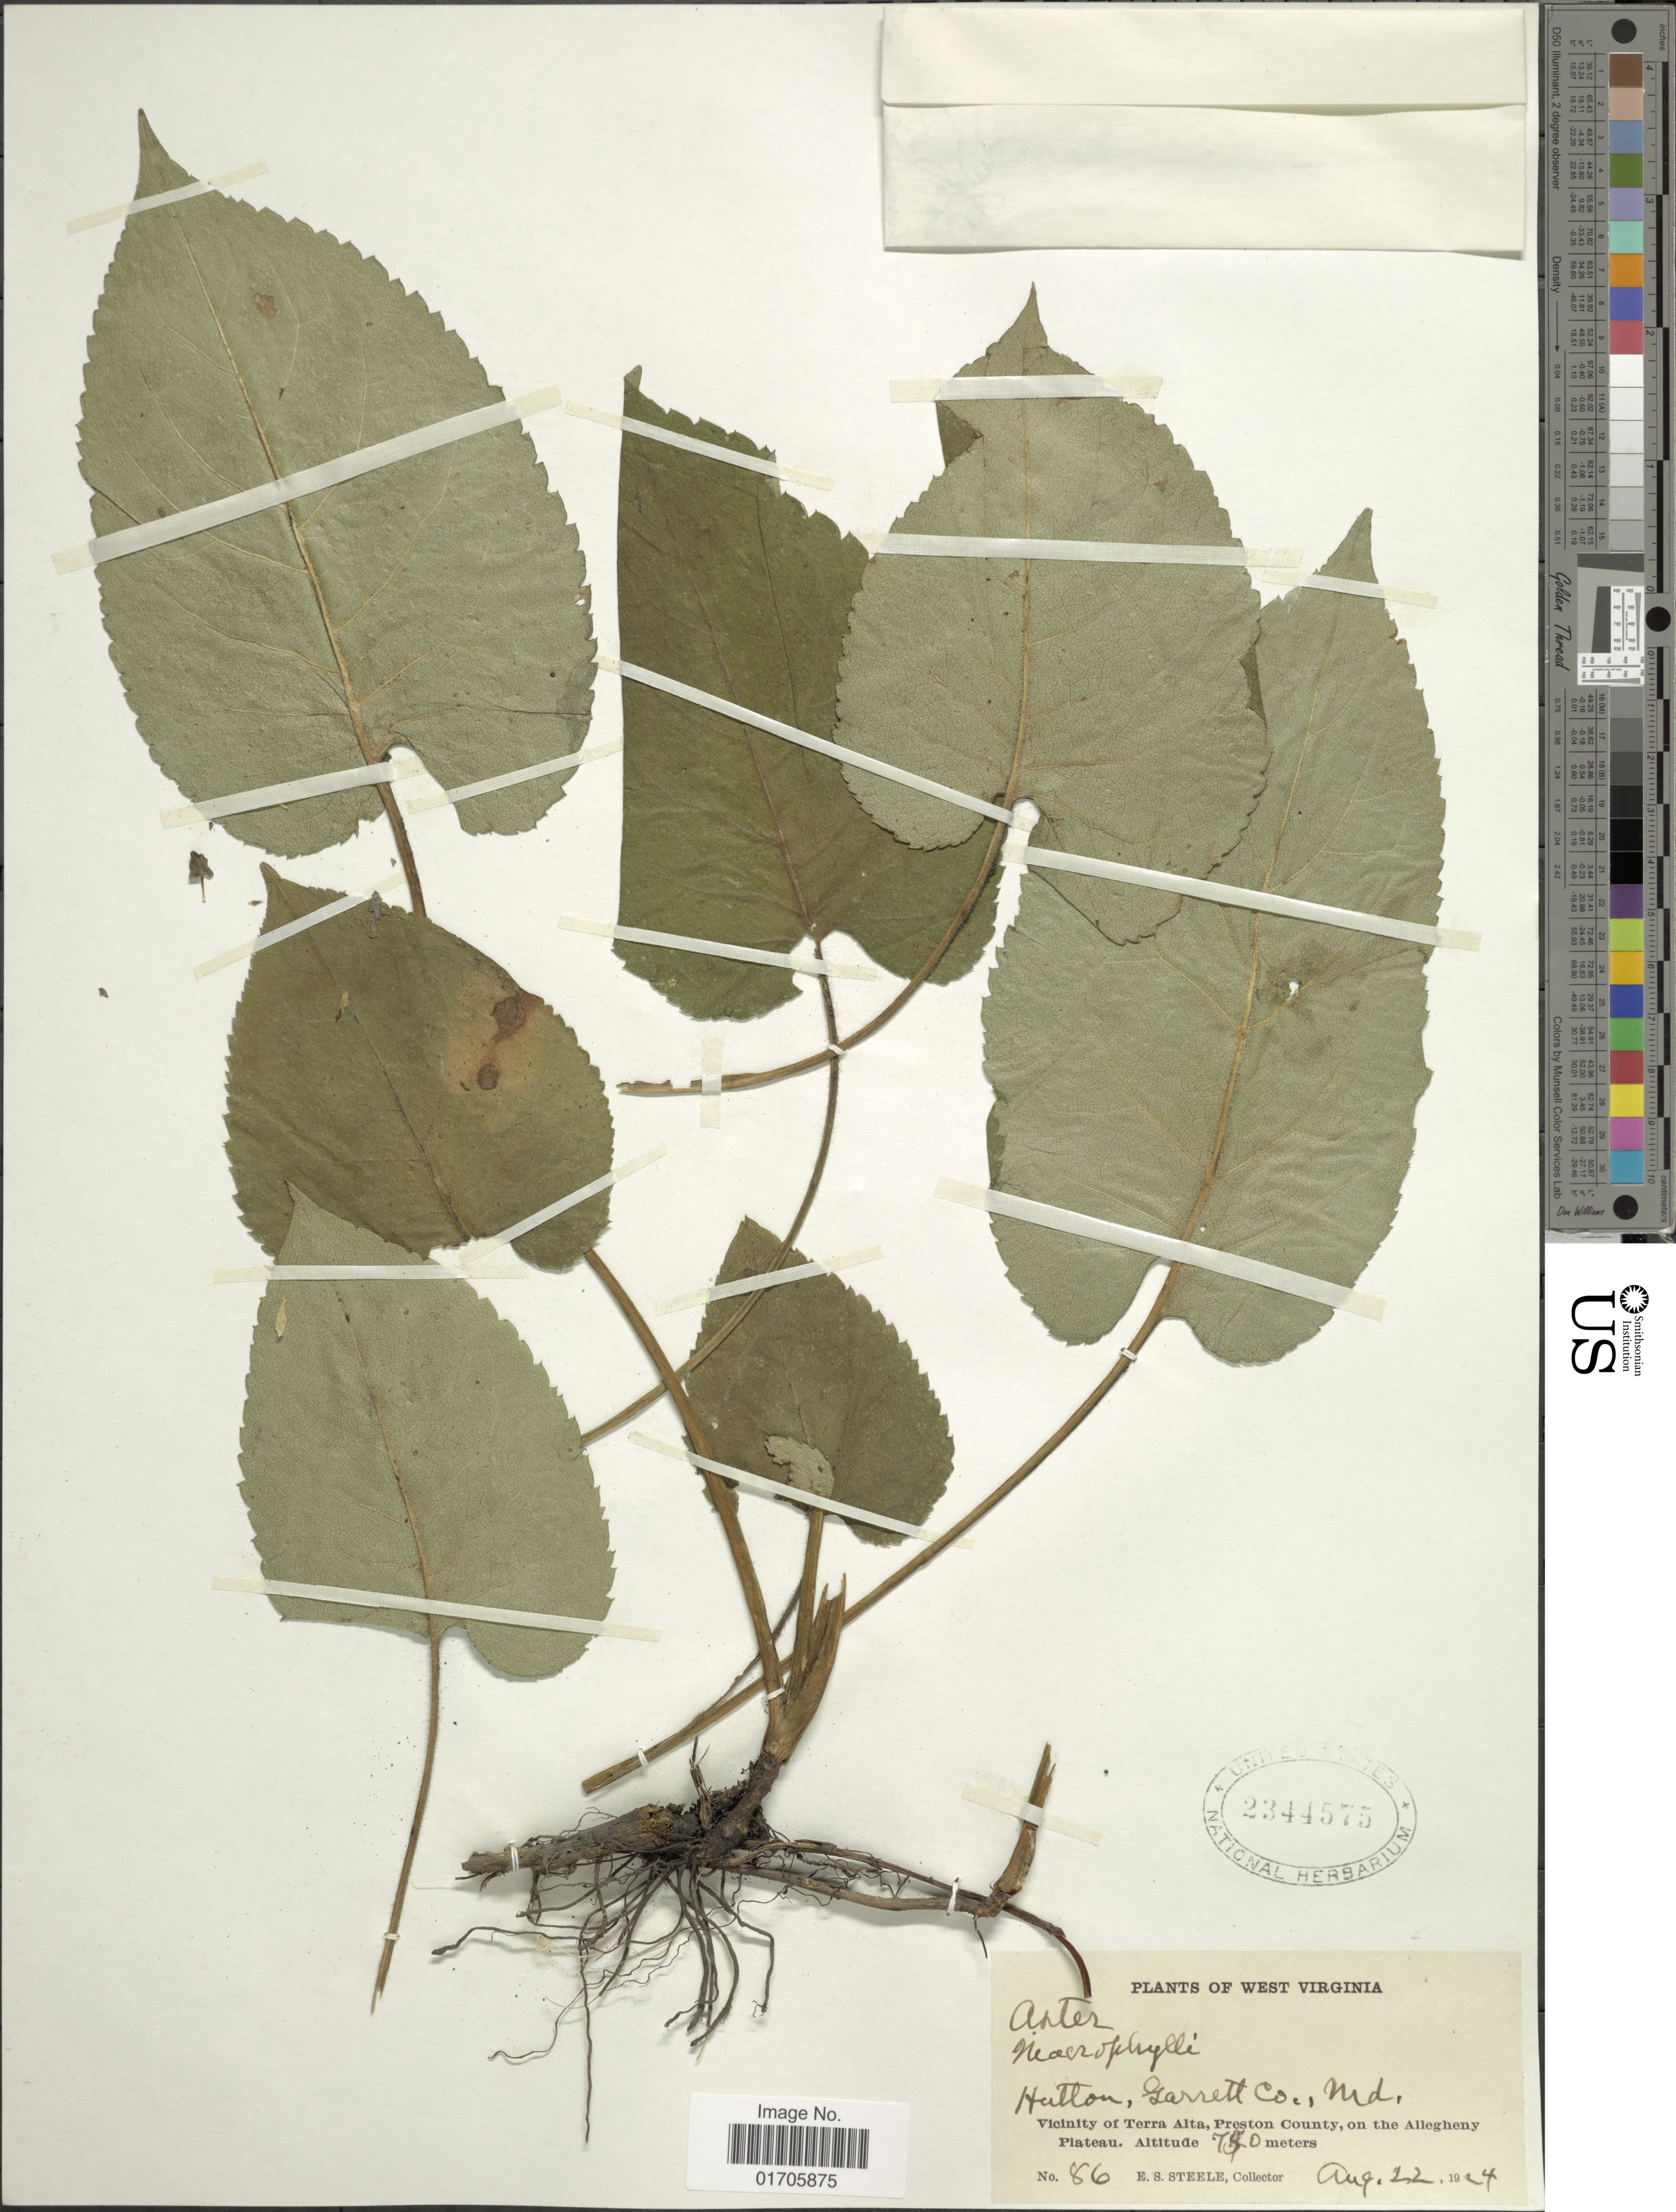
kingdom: Plantae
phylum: Tracheophyta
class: Magnoliopsida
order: Asterales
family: Asteraceae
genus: Eurybia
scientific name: Eurybia macrophylla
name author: (L.) Cass.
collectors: E. Steele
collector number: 86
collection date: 1924-08-22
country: United States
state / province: West Virginia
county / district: Preston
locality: Vicinity of Terra Alta, on the Allegheny Plateau. (near Hutton, Garrett Co., Md.)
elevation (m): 750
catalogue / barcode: US 2344575